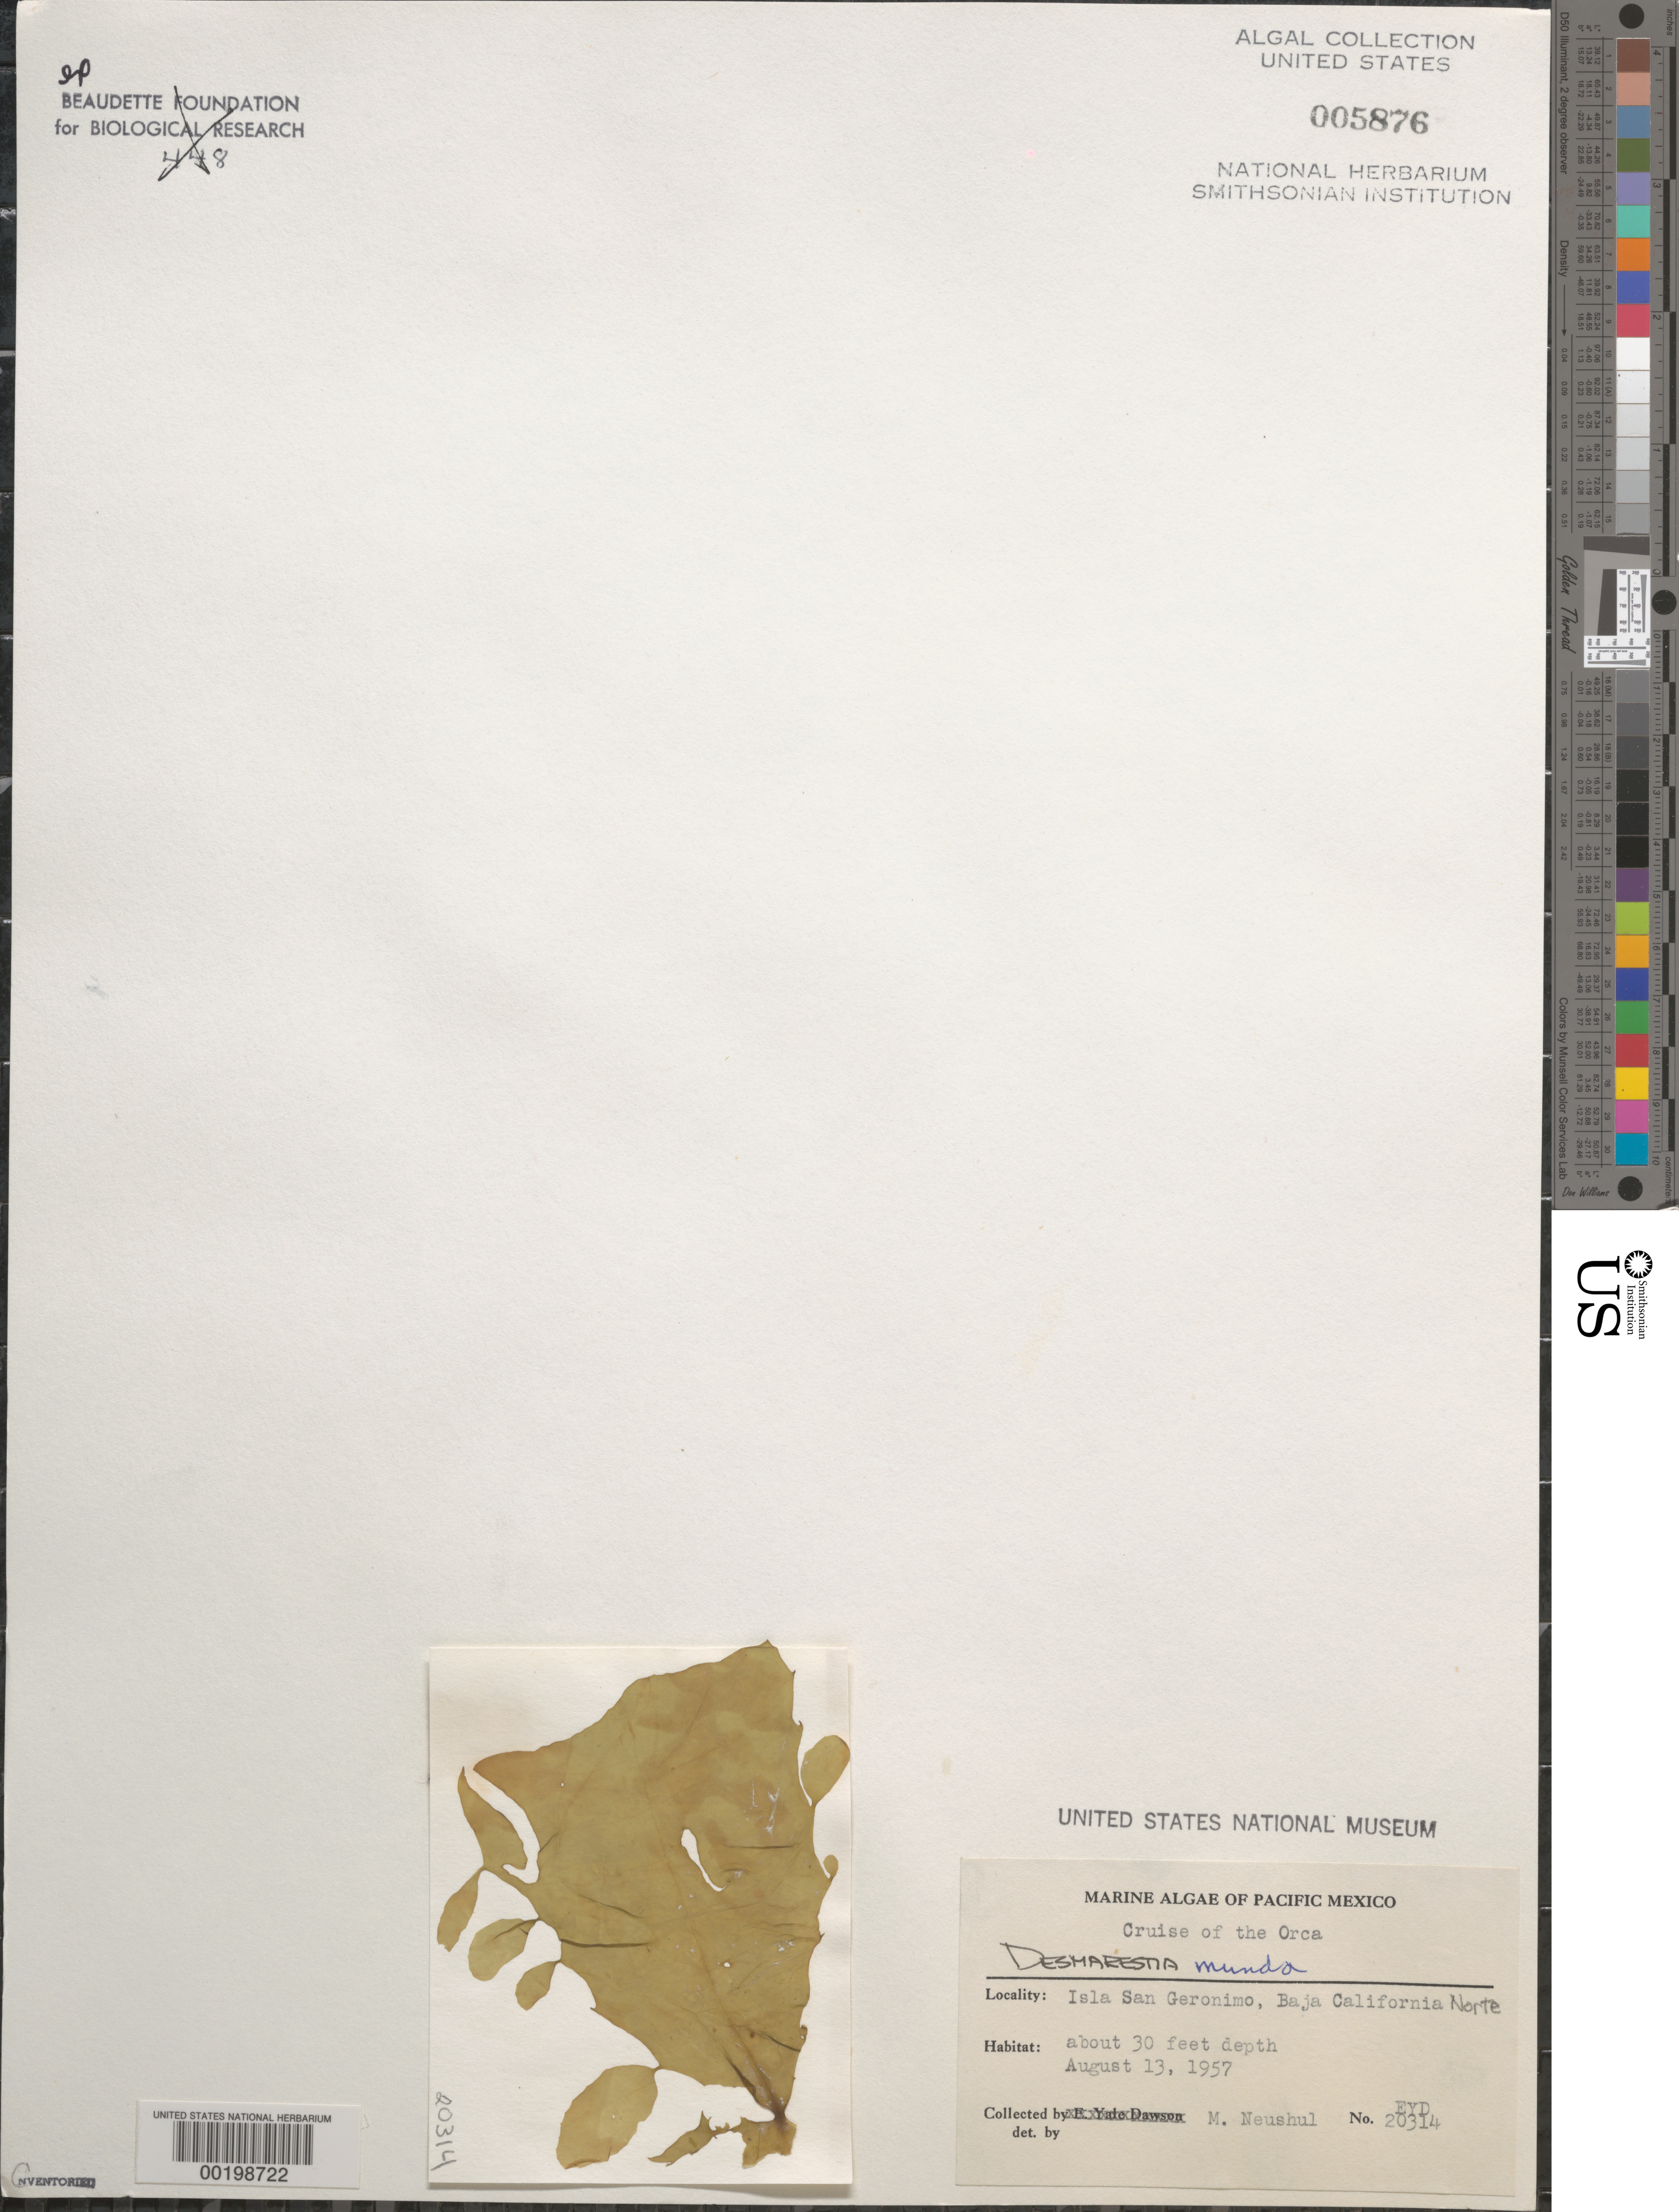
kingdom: Chromista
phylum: Ochrophyta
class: Phaeophyceae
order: Desmarestiales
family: Desmarestiaceae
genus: Desmarestia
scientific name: Desmarestia munda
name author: Setch. & N.L. Gardner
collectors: M. Neushul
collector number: EYD 20314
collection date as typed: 13 Aug 1957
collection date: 1957-08-13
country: Mexico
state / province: Baja California Norte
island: Isla San Geronimo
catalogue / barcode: US 5876